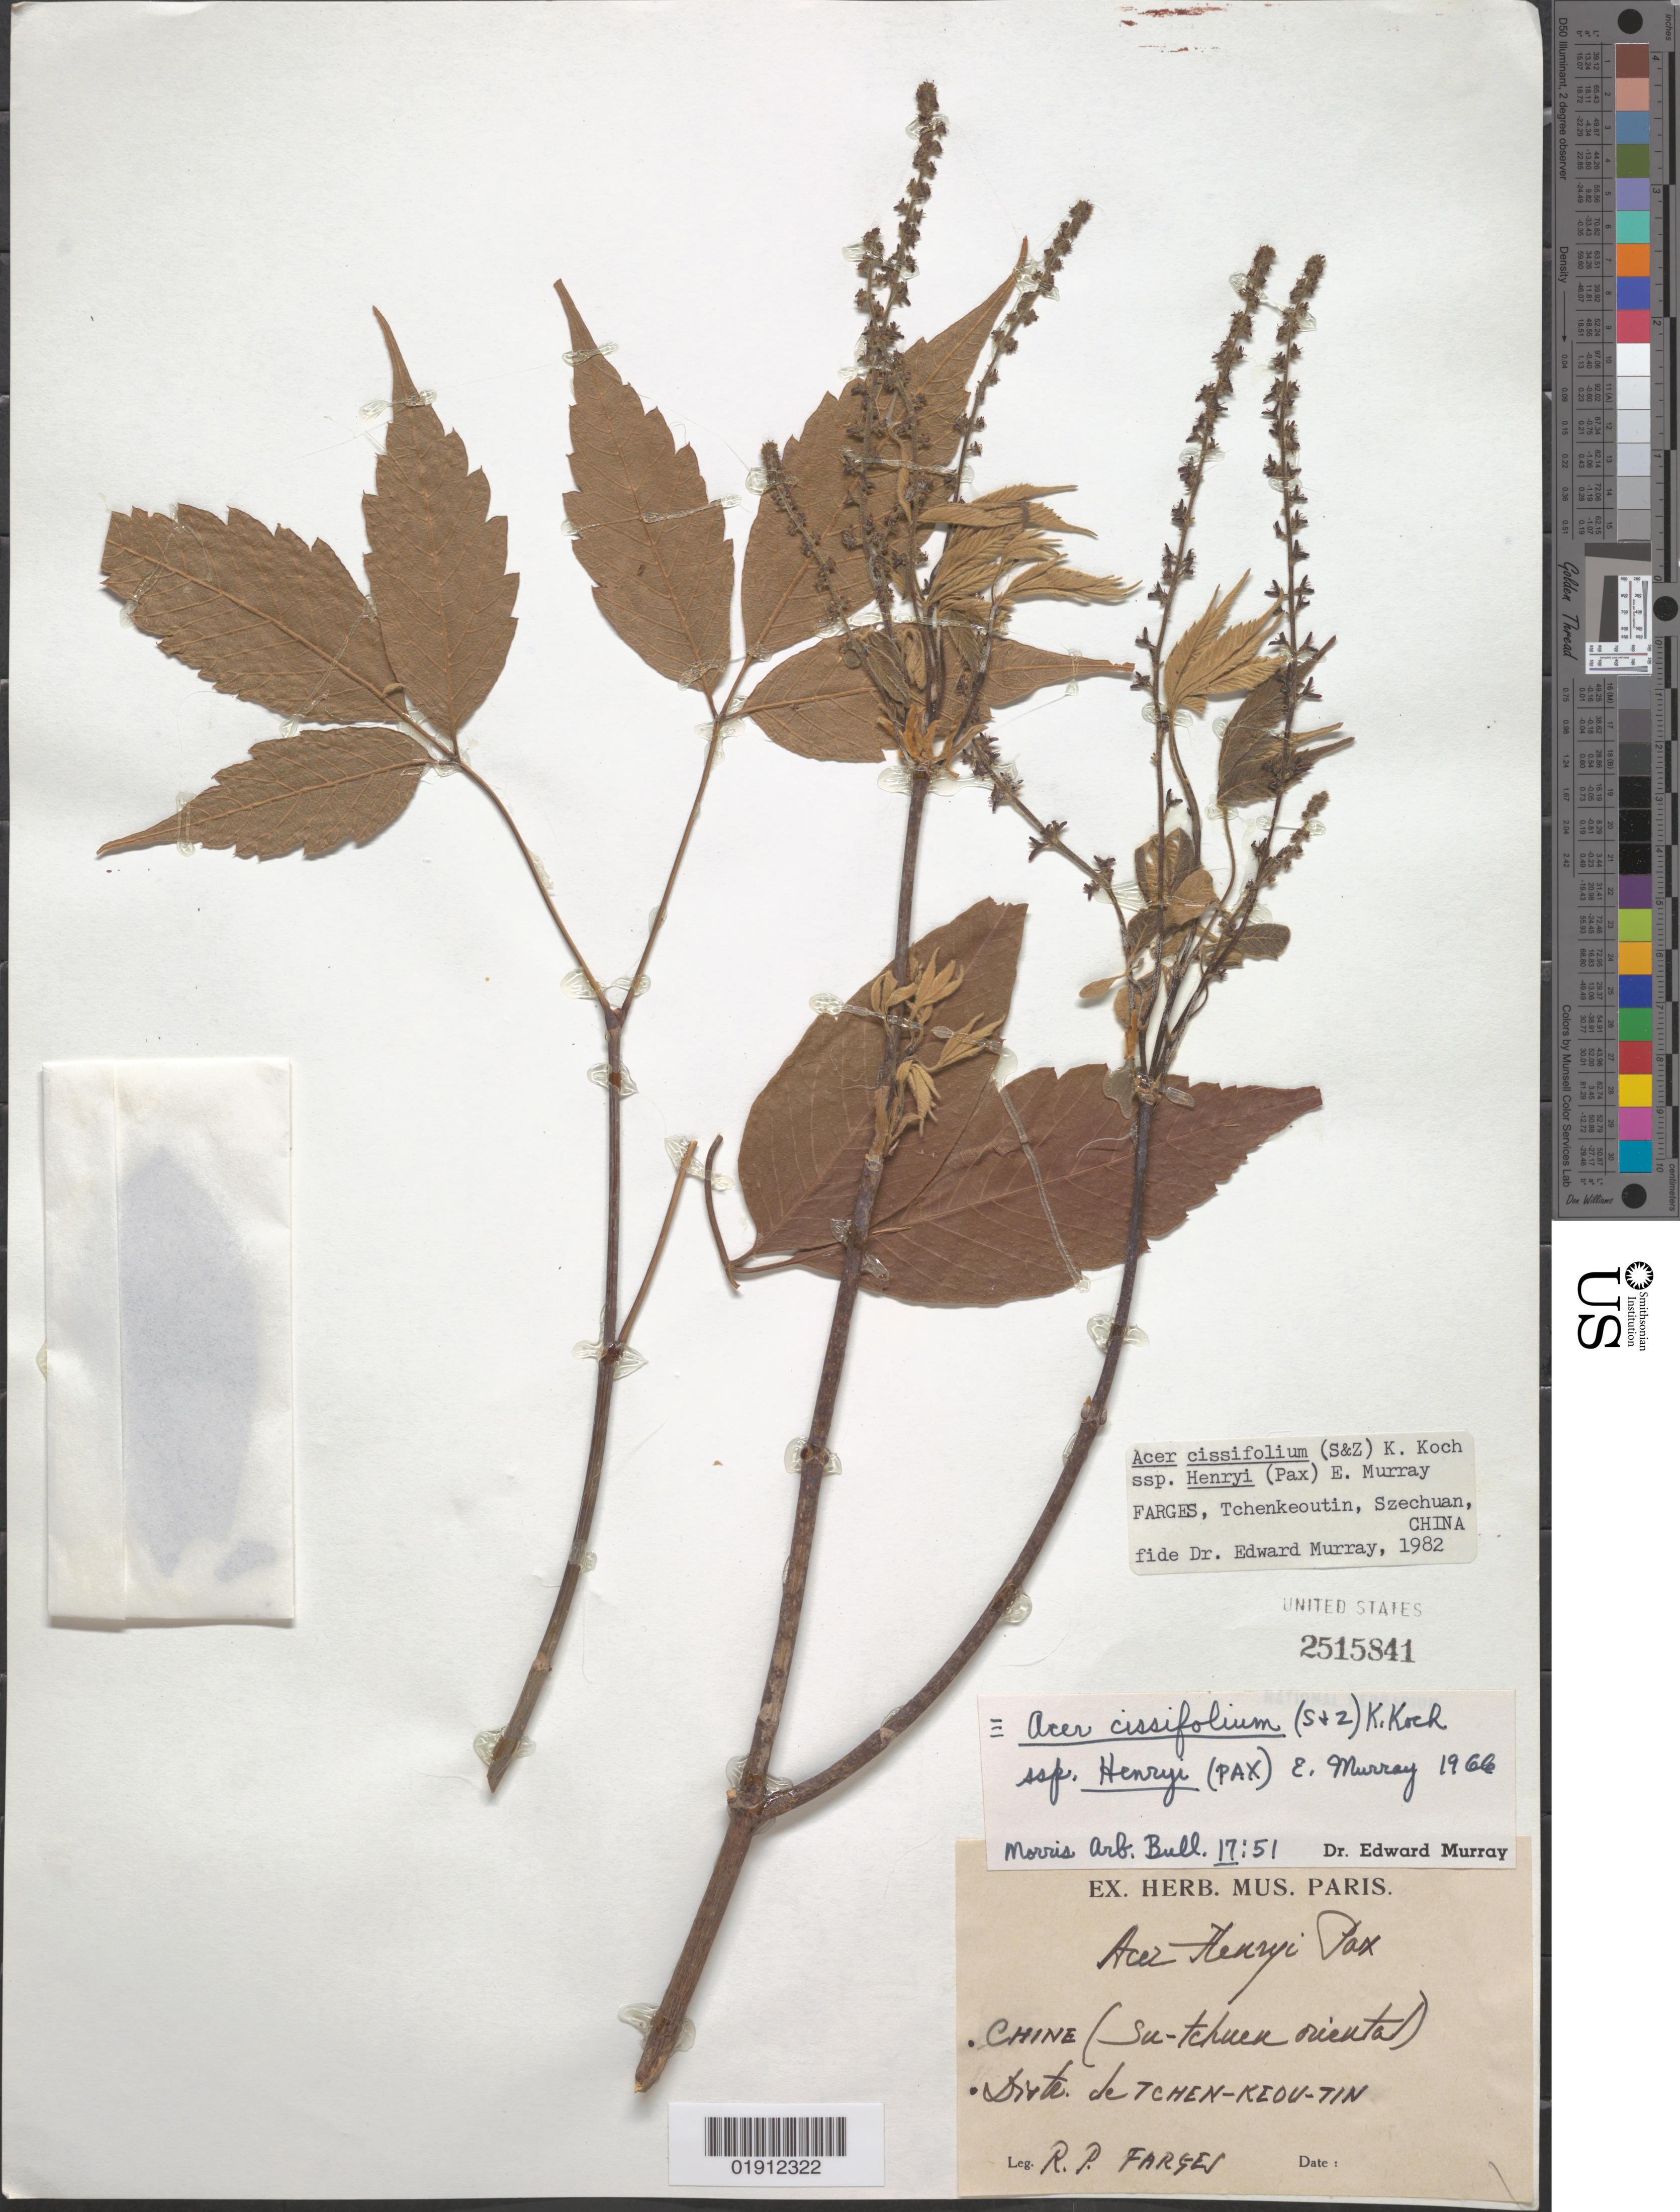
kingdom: Plantae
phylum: Tracheophyta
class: Magnoliopsida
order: Sapindales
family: Sapindaceae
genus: Acer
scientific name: Acer cissifolium subsp. henryi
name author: (Pax) A.E. Murray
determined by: Murray, Edward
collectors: R. Farges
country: China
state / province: Sichuan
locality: Su-tchuan [Sichuan?], Distr. de Tchen-kiou-tin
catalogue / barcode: US 2515841